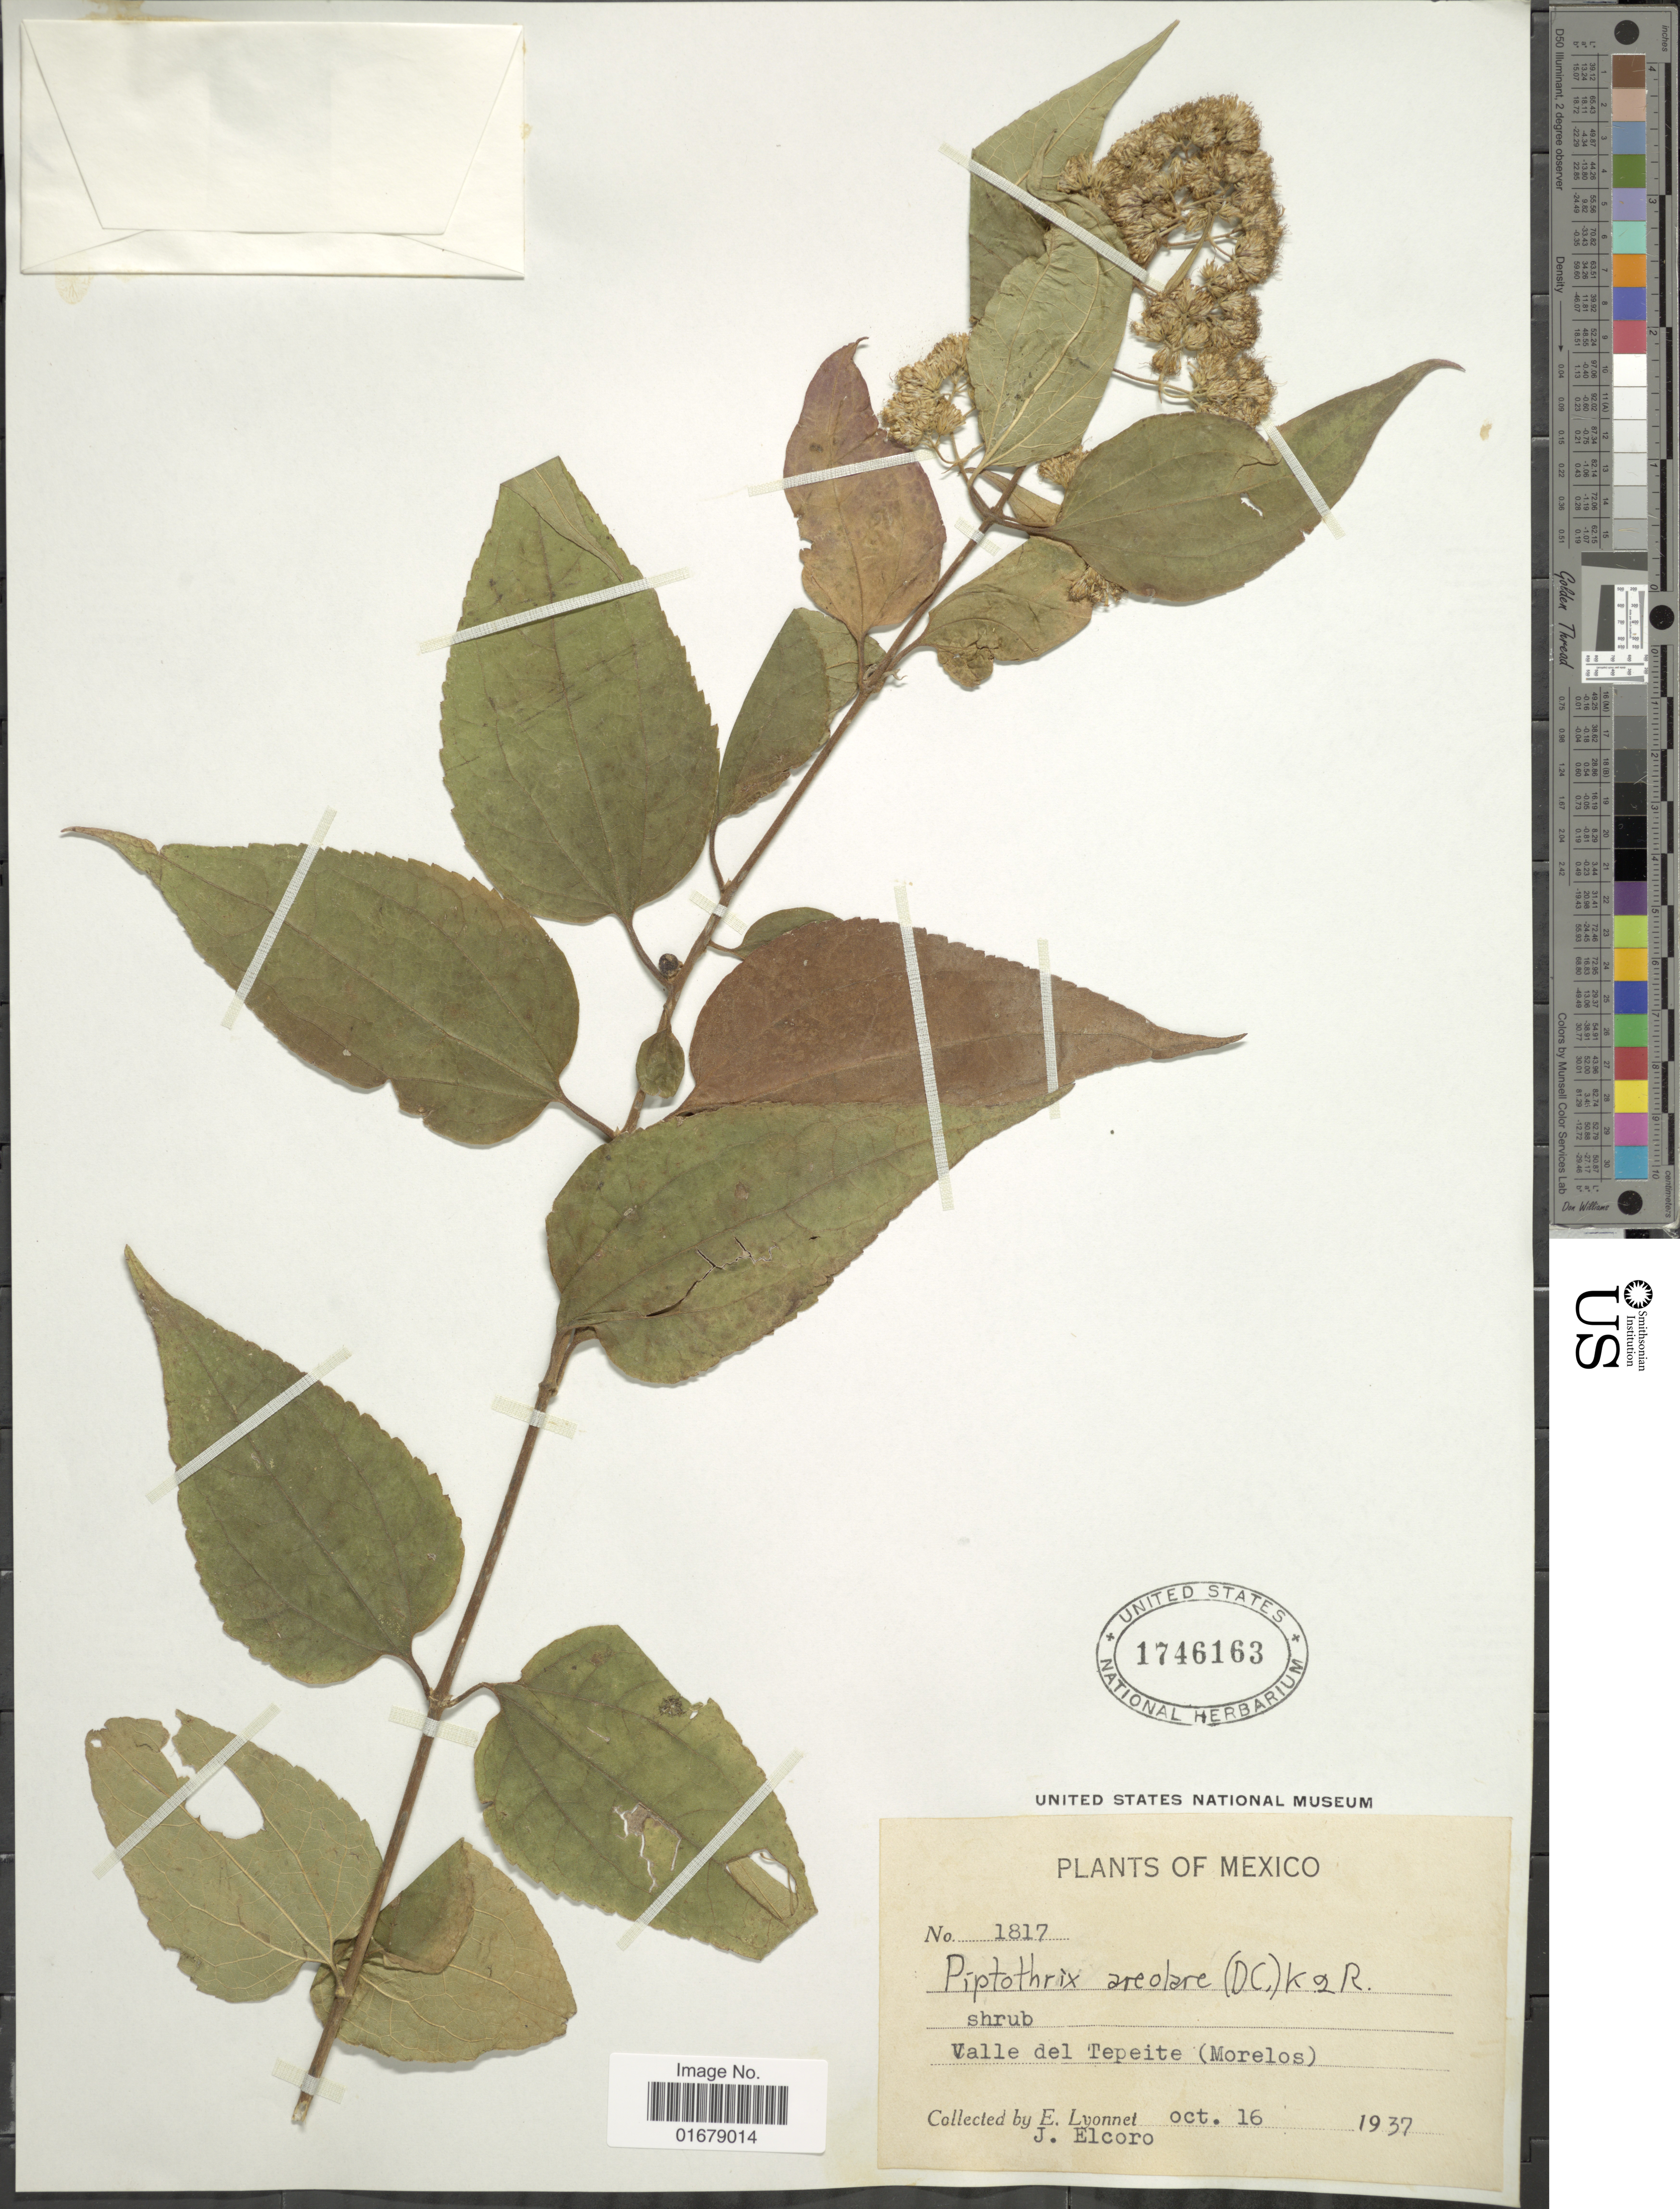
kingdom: Plantae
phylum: Tracheophyta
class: Magnoliopsida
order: Asterales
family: Asteraceae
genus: Piptothrix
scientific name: Piptothrix areolaris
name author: (DC.) R.M. King & H. Rob.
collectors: E. Lyonnet & J. Elcoro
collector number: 1818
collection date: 1937-10-16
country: Mexico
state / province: Morelos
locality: Mexico. Valle del Tepeite ( Morelos)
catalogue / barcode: US 1746163